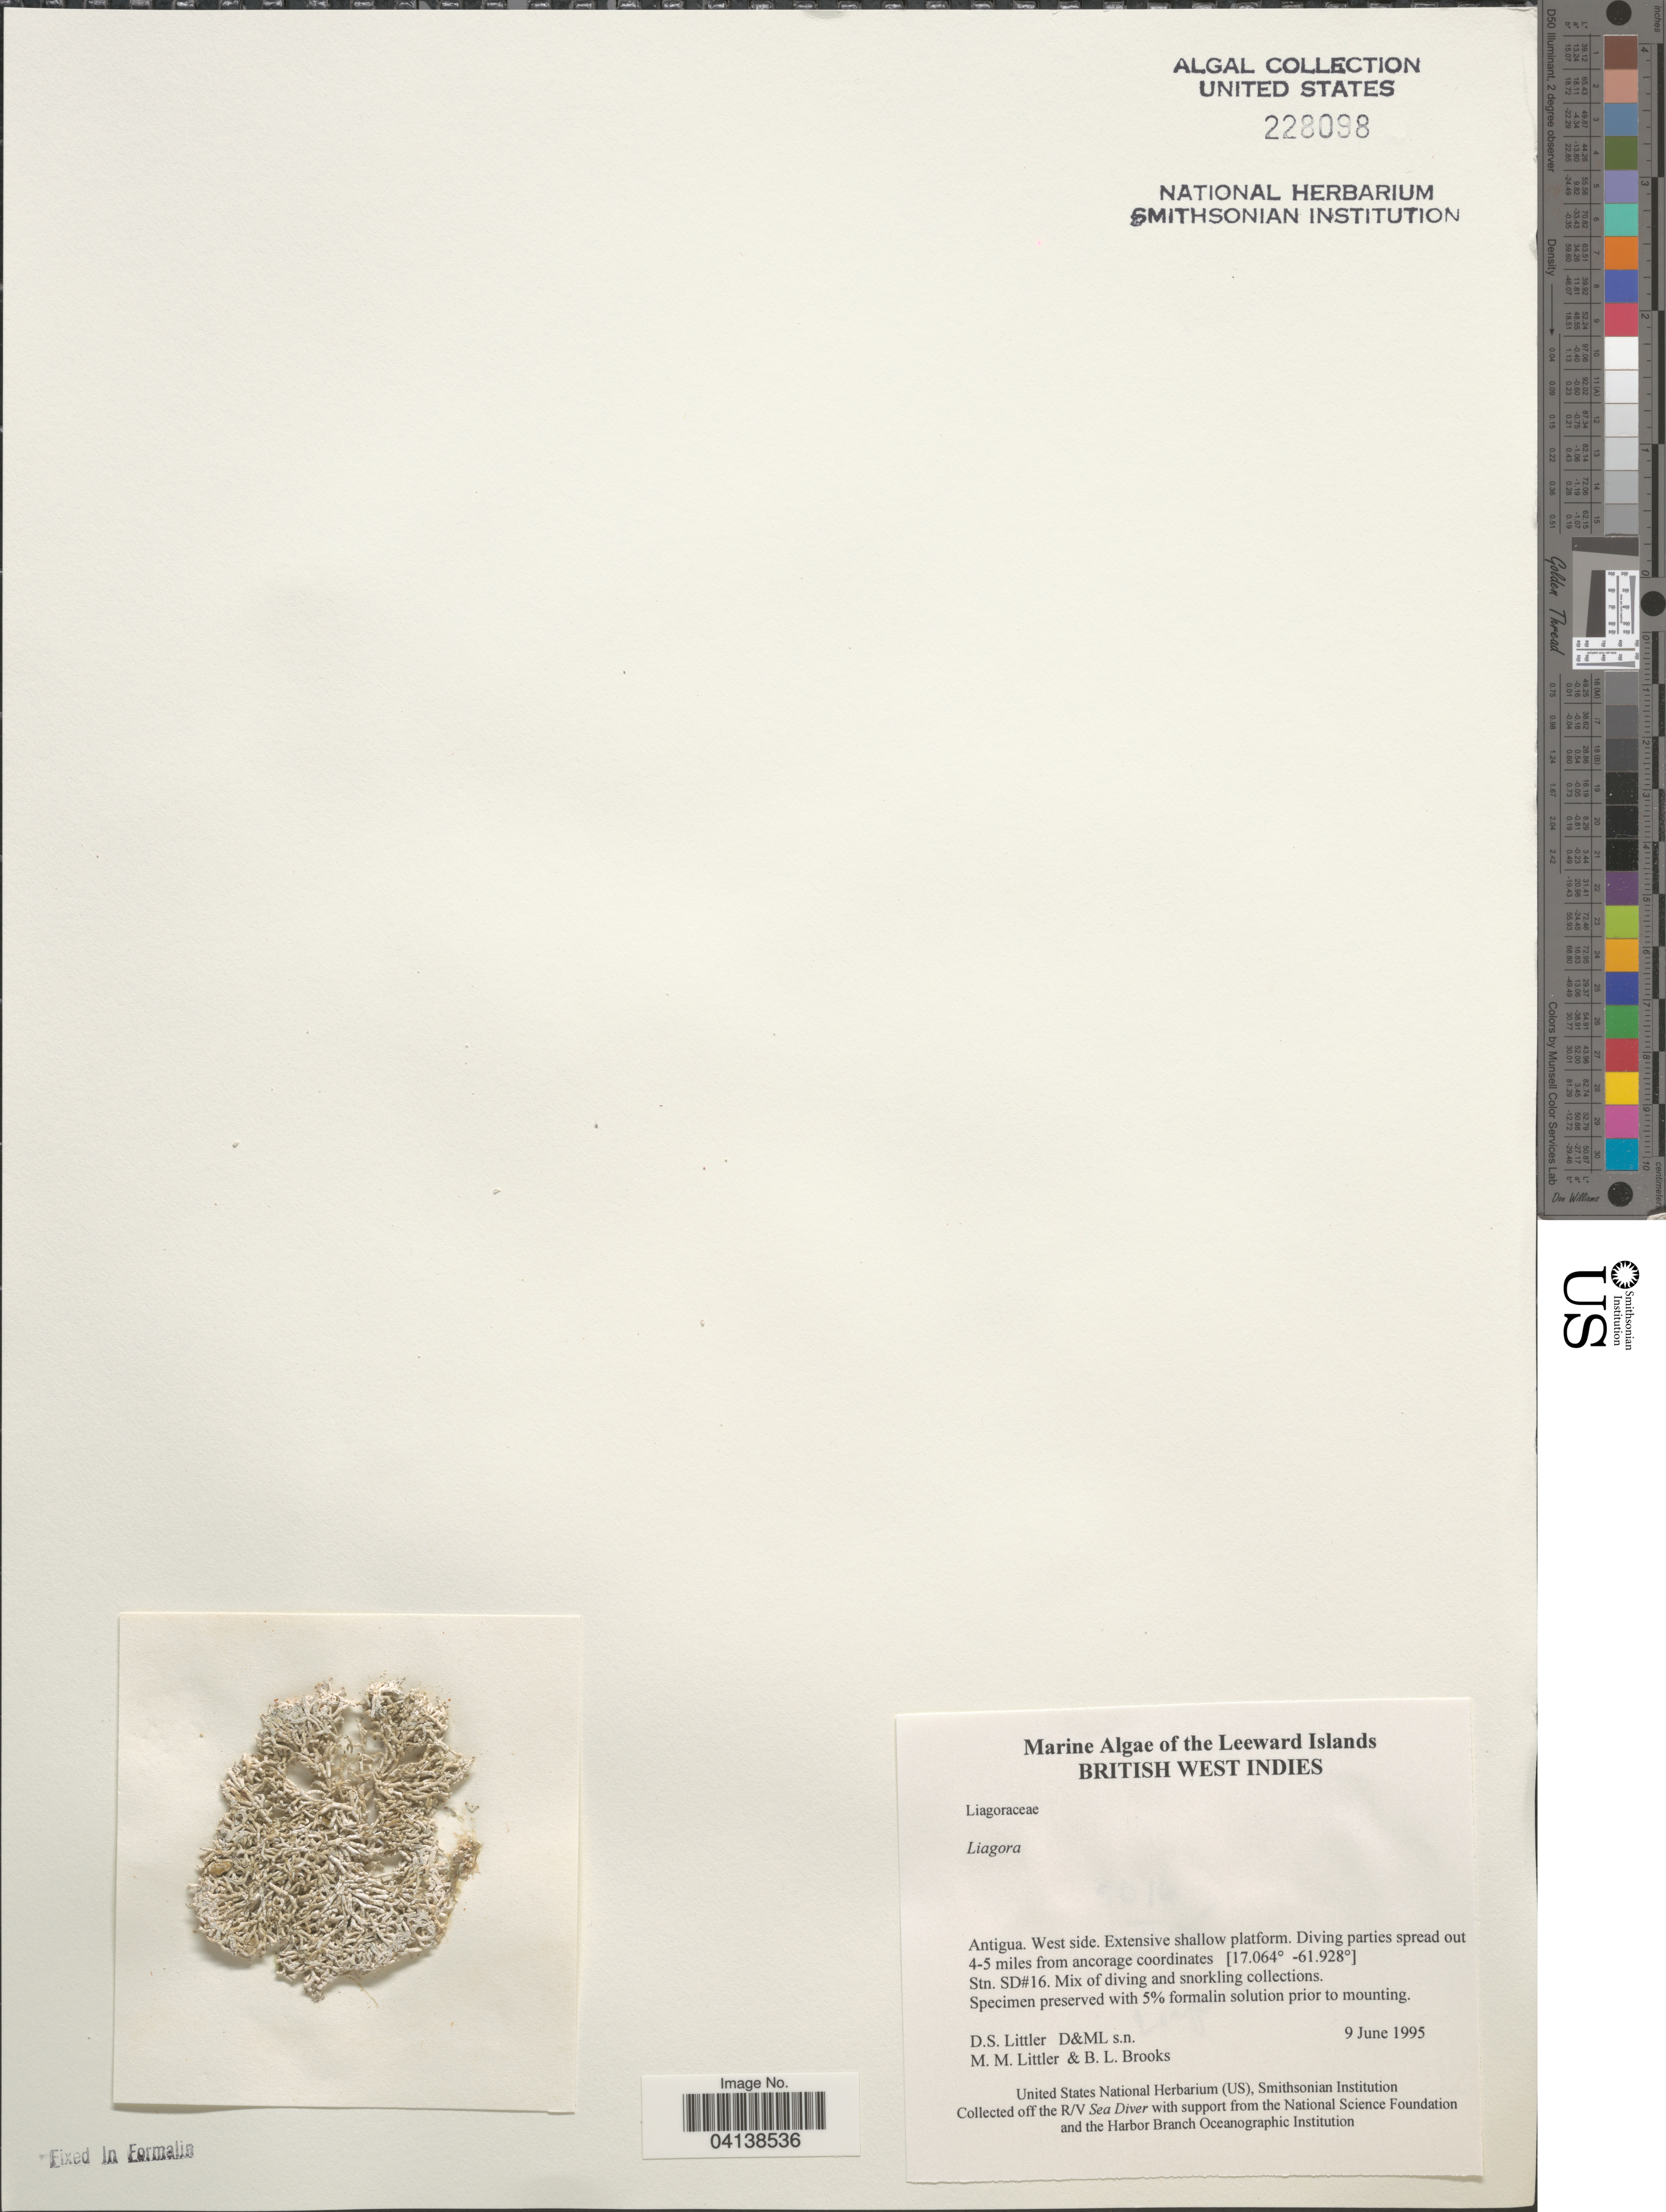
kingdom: Plantae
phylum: Rhodophyta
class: Florideophyceae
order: Nemaliales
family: Liagoraceae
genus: Liagora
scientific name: Liagora sp.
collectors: D. S. Littler & B. Brooks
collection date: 1995-06-09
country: Antigua and Barbuda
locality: Leeward Islands. British West Indies. Antigua. West side. Extensive shallow platform. Diving parties spread out 4-5 milies from ancorage coordinates. Stn. SD#16.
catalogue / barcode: US 228098